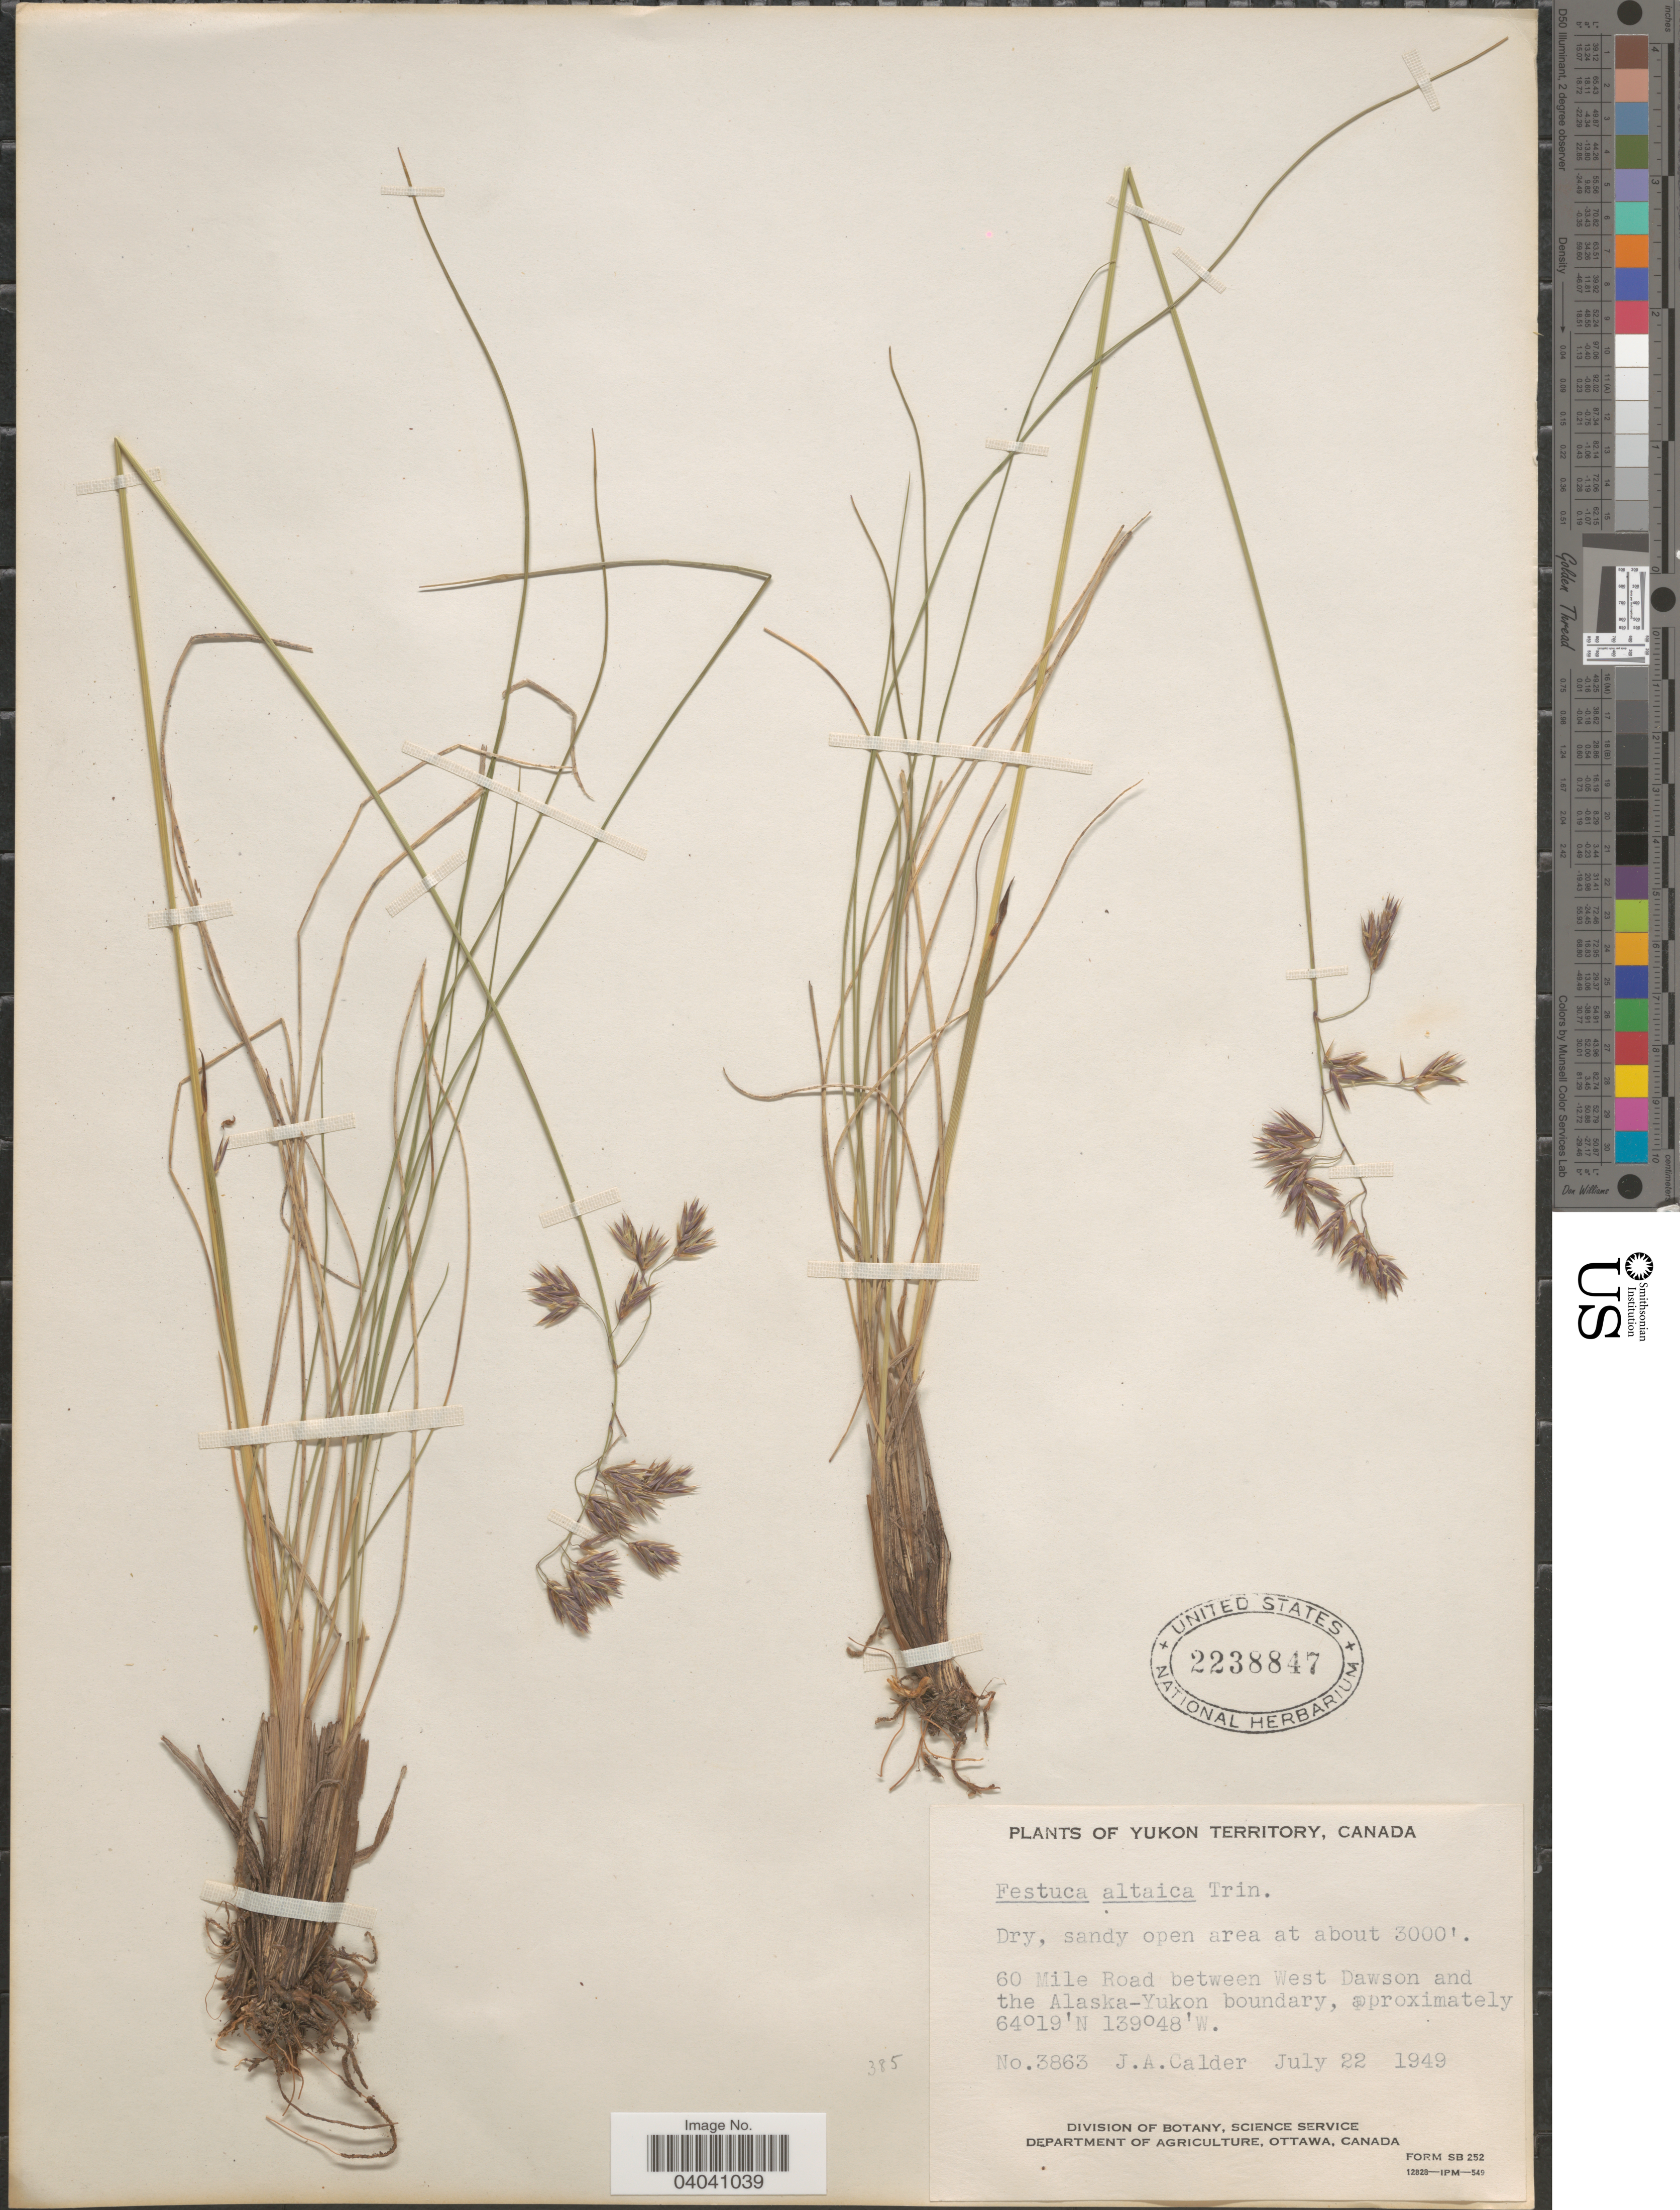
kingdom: Plantae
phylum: Tracheophyta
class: Liliopsida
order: Poales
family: Poaceae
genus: Festuca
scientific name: Festuca altaica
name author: Trin.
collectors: J. A. Calder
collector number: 3863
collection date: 1949-07-22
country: Canada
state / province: Yukon Territory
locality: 60 Mile Road between West Dawson and the Alaska-Yukon boundary.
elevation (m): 914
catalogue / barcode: US 2238847